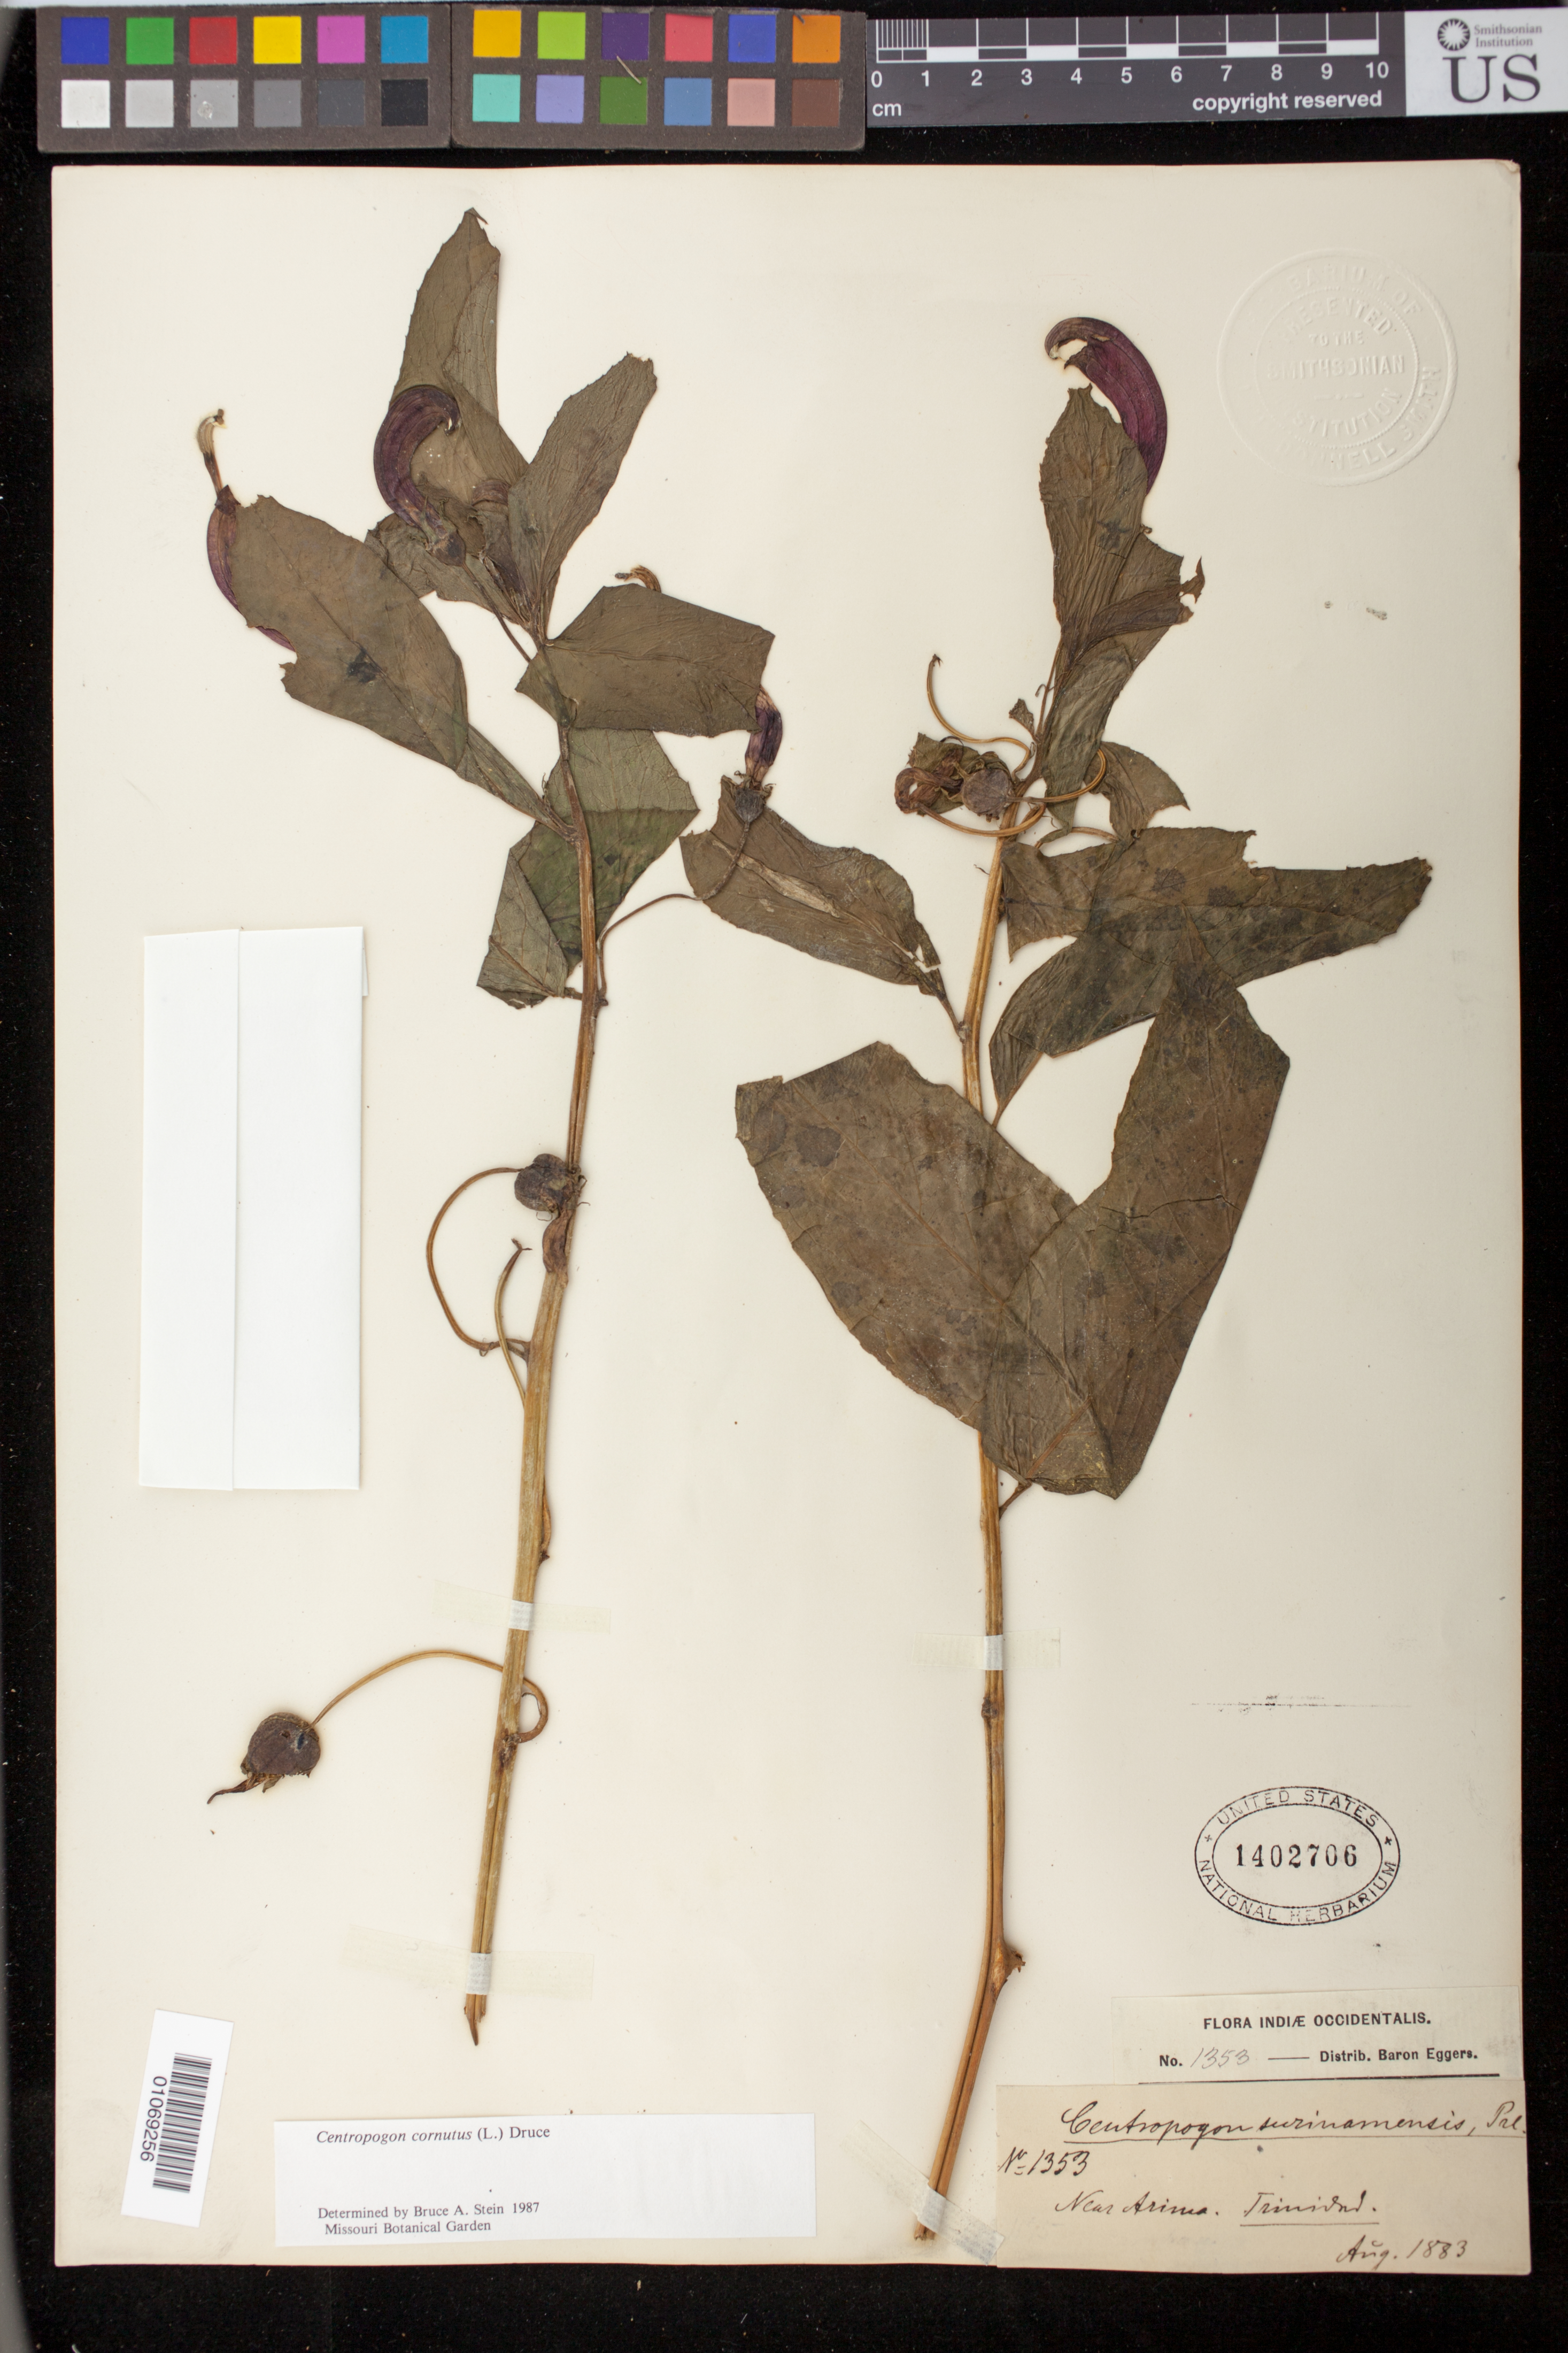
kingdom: Plantae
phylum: Tracheophyta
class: Magnoliopsida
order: Asterales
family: Campanulaceae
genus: Centropogon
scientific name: Centropogon cornutus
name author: (L.) Druce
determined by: Stein, B. A., Senior Director, Climate Adaptation and Resilience, National Wildlife Federation (UNITED STATES)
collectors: H. F. A. von Eggers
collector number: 1353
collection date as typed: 01 Aug 1883 to 31 Aug 1883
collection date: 1883-08-01/1883-08-31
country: Trinidad and Tobago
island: Trinidad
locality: Near Arima.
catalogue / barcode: US 1402706